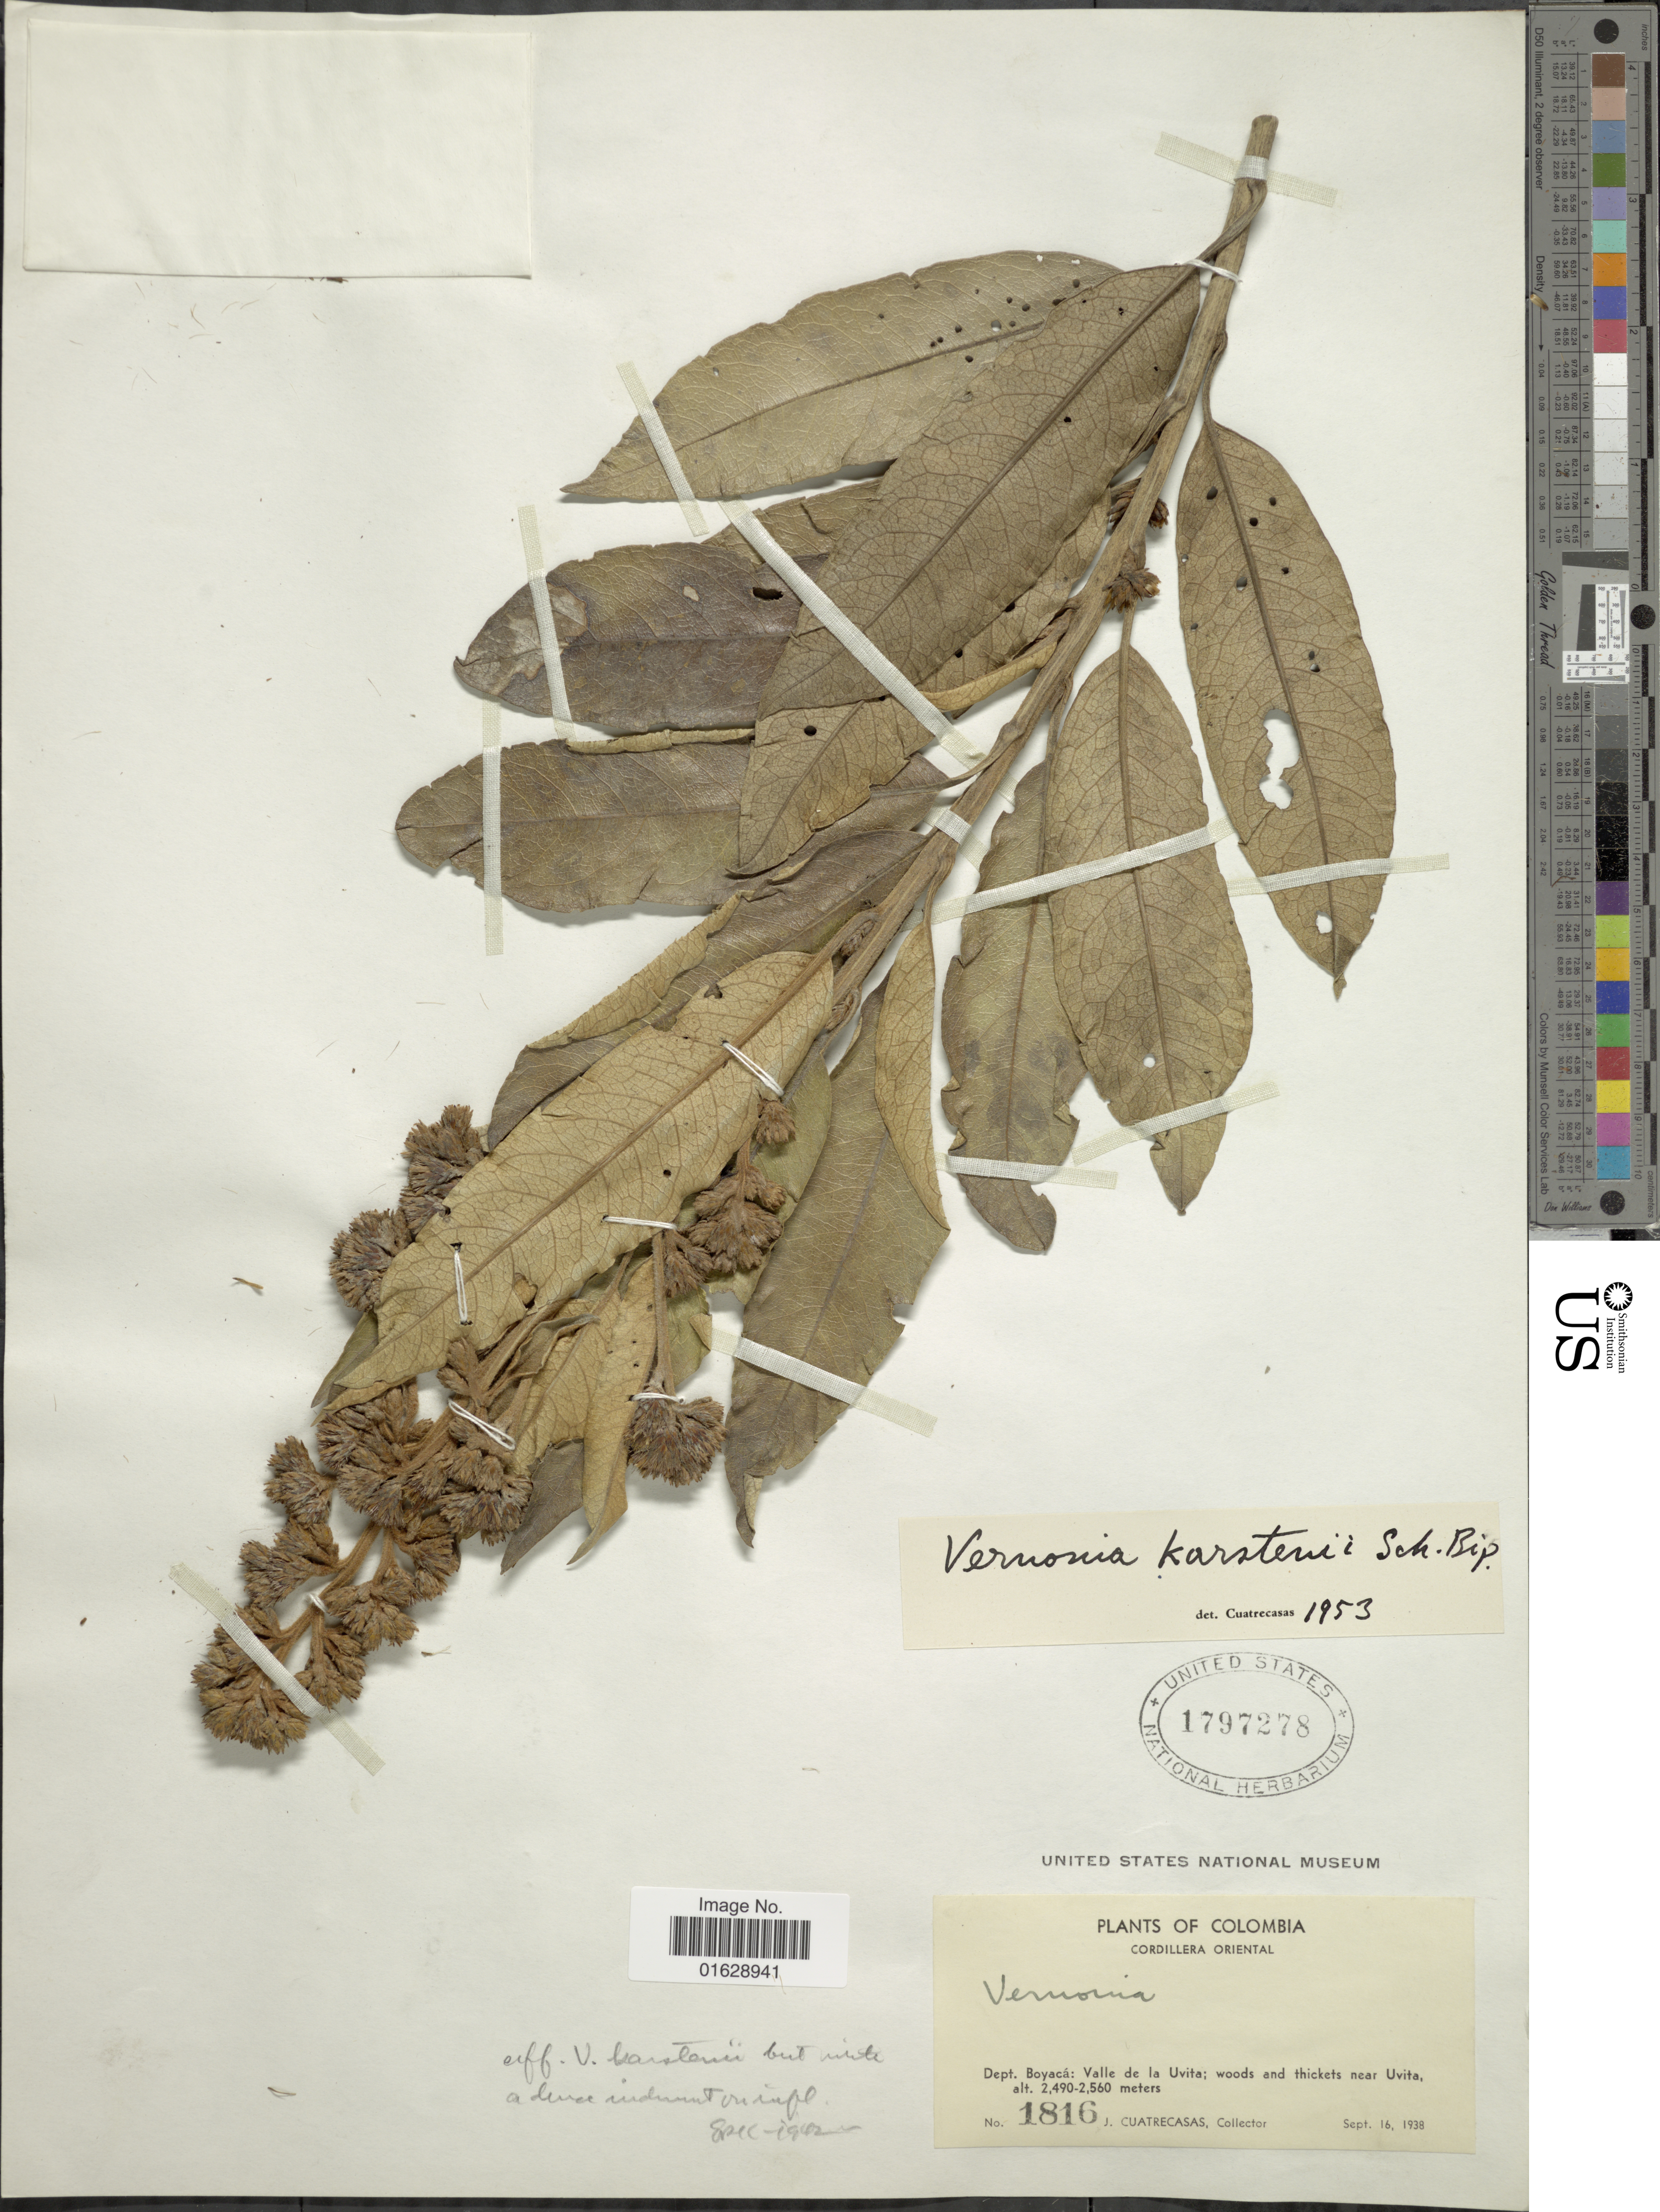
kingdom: Plantae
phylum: Tracheophyta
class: Magnoliopsida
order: Asterales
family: Asteraceae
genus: Lepidaploa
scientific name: Lepidaploa karstenii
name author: (Sch. Bip.) H. Rob.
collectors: J. Cuatrecasas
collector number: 1816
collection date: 1938-09-16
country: Colombia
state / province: Boyacá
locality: Valle de la Uvita.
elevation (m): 2490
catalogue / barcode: US 1797278